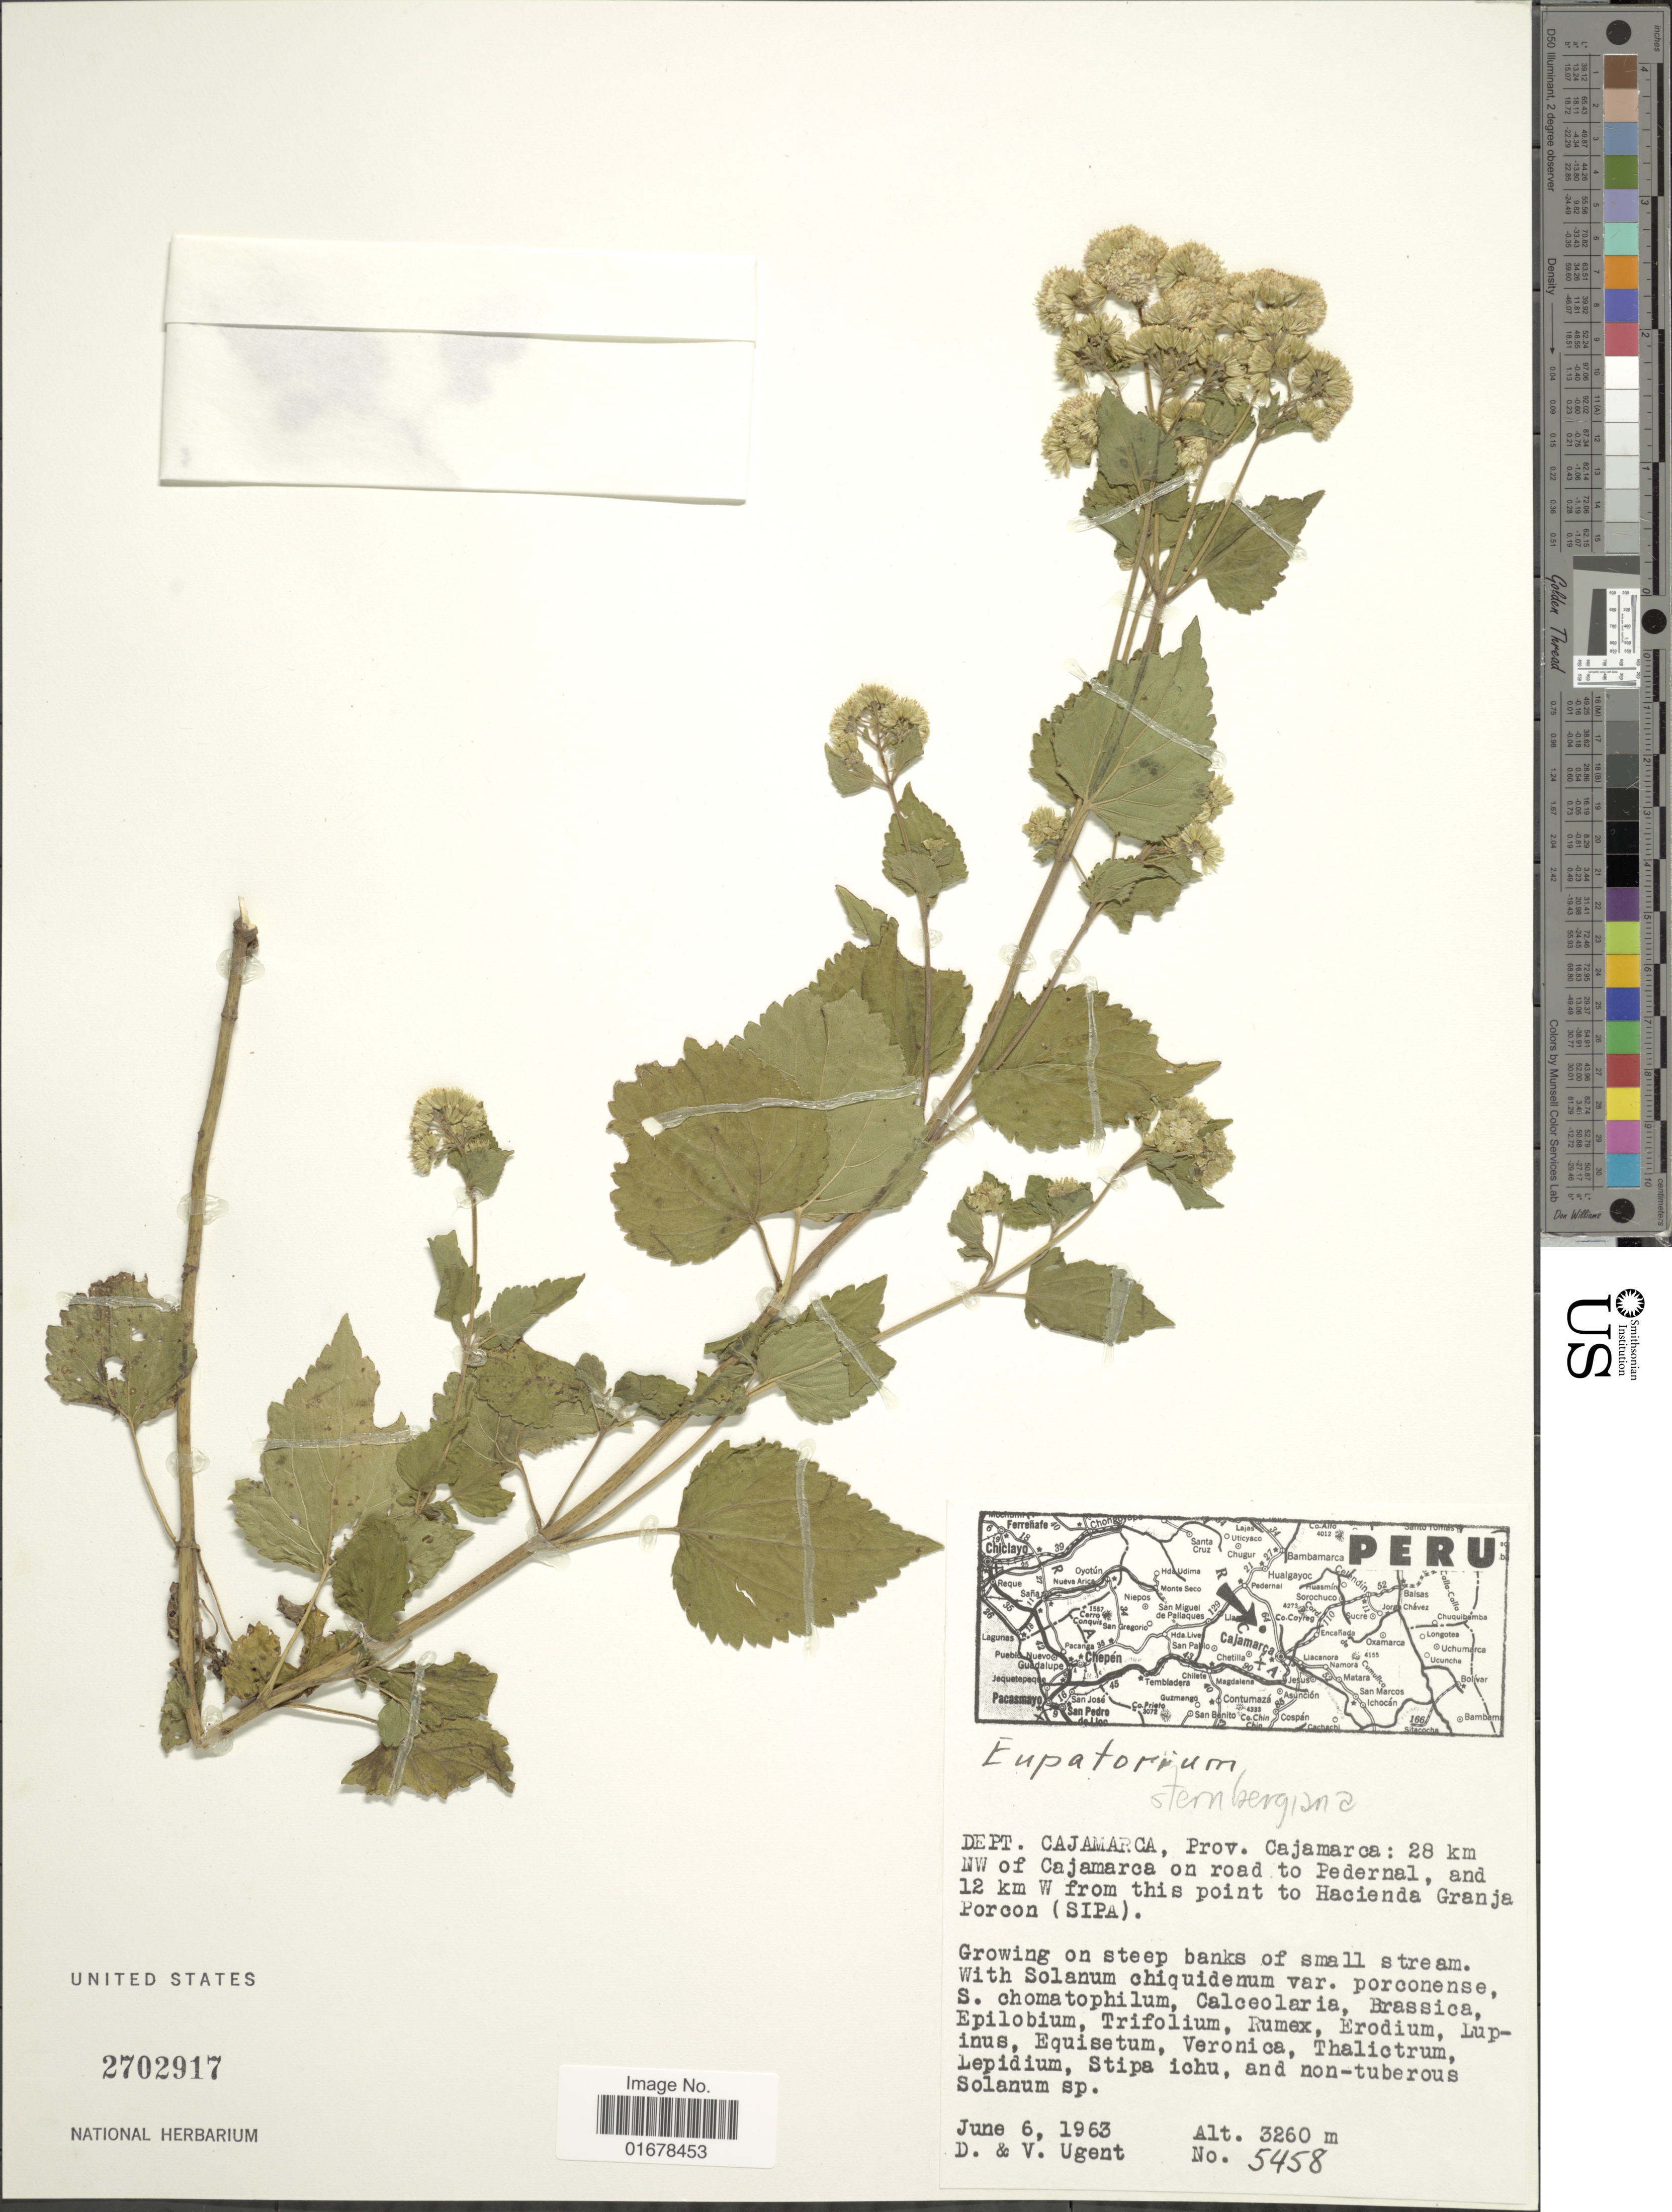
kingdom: Plantae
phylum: Tracheophyta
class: Magnoliopsida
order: Asterales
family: Asteraceae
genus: Ageratina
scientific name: Ageratina sternbergiana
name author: (DC.) R.M. King & H. Rob.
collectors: D. Ugent & V. Ugent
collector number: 5458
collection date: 1963-06-06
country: Peru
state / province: Cajamarca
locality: Dept. Cajamarca, Prov. Cajamarca: 28 km NW of Cajamarca on road to Pedernal, and 12 km W from this point to Hacienda Granja Porcon (SIPA)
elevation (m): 3260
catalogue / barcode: US 2702917